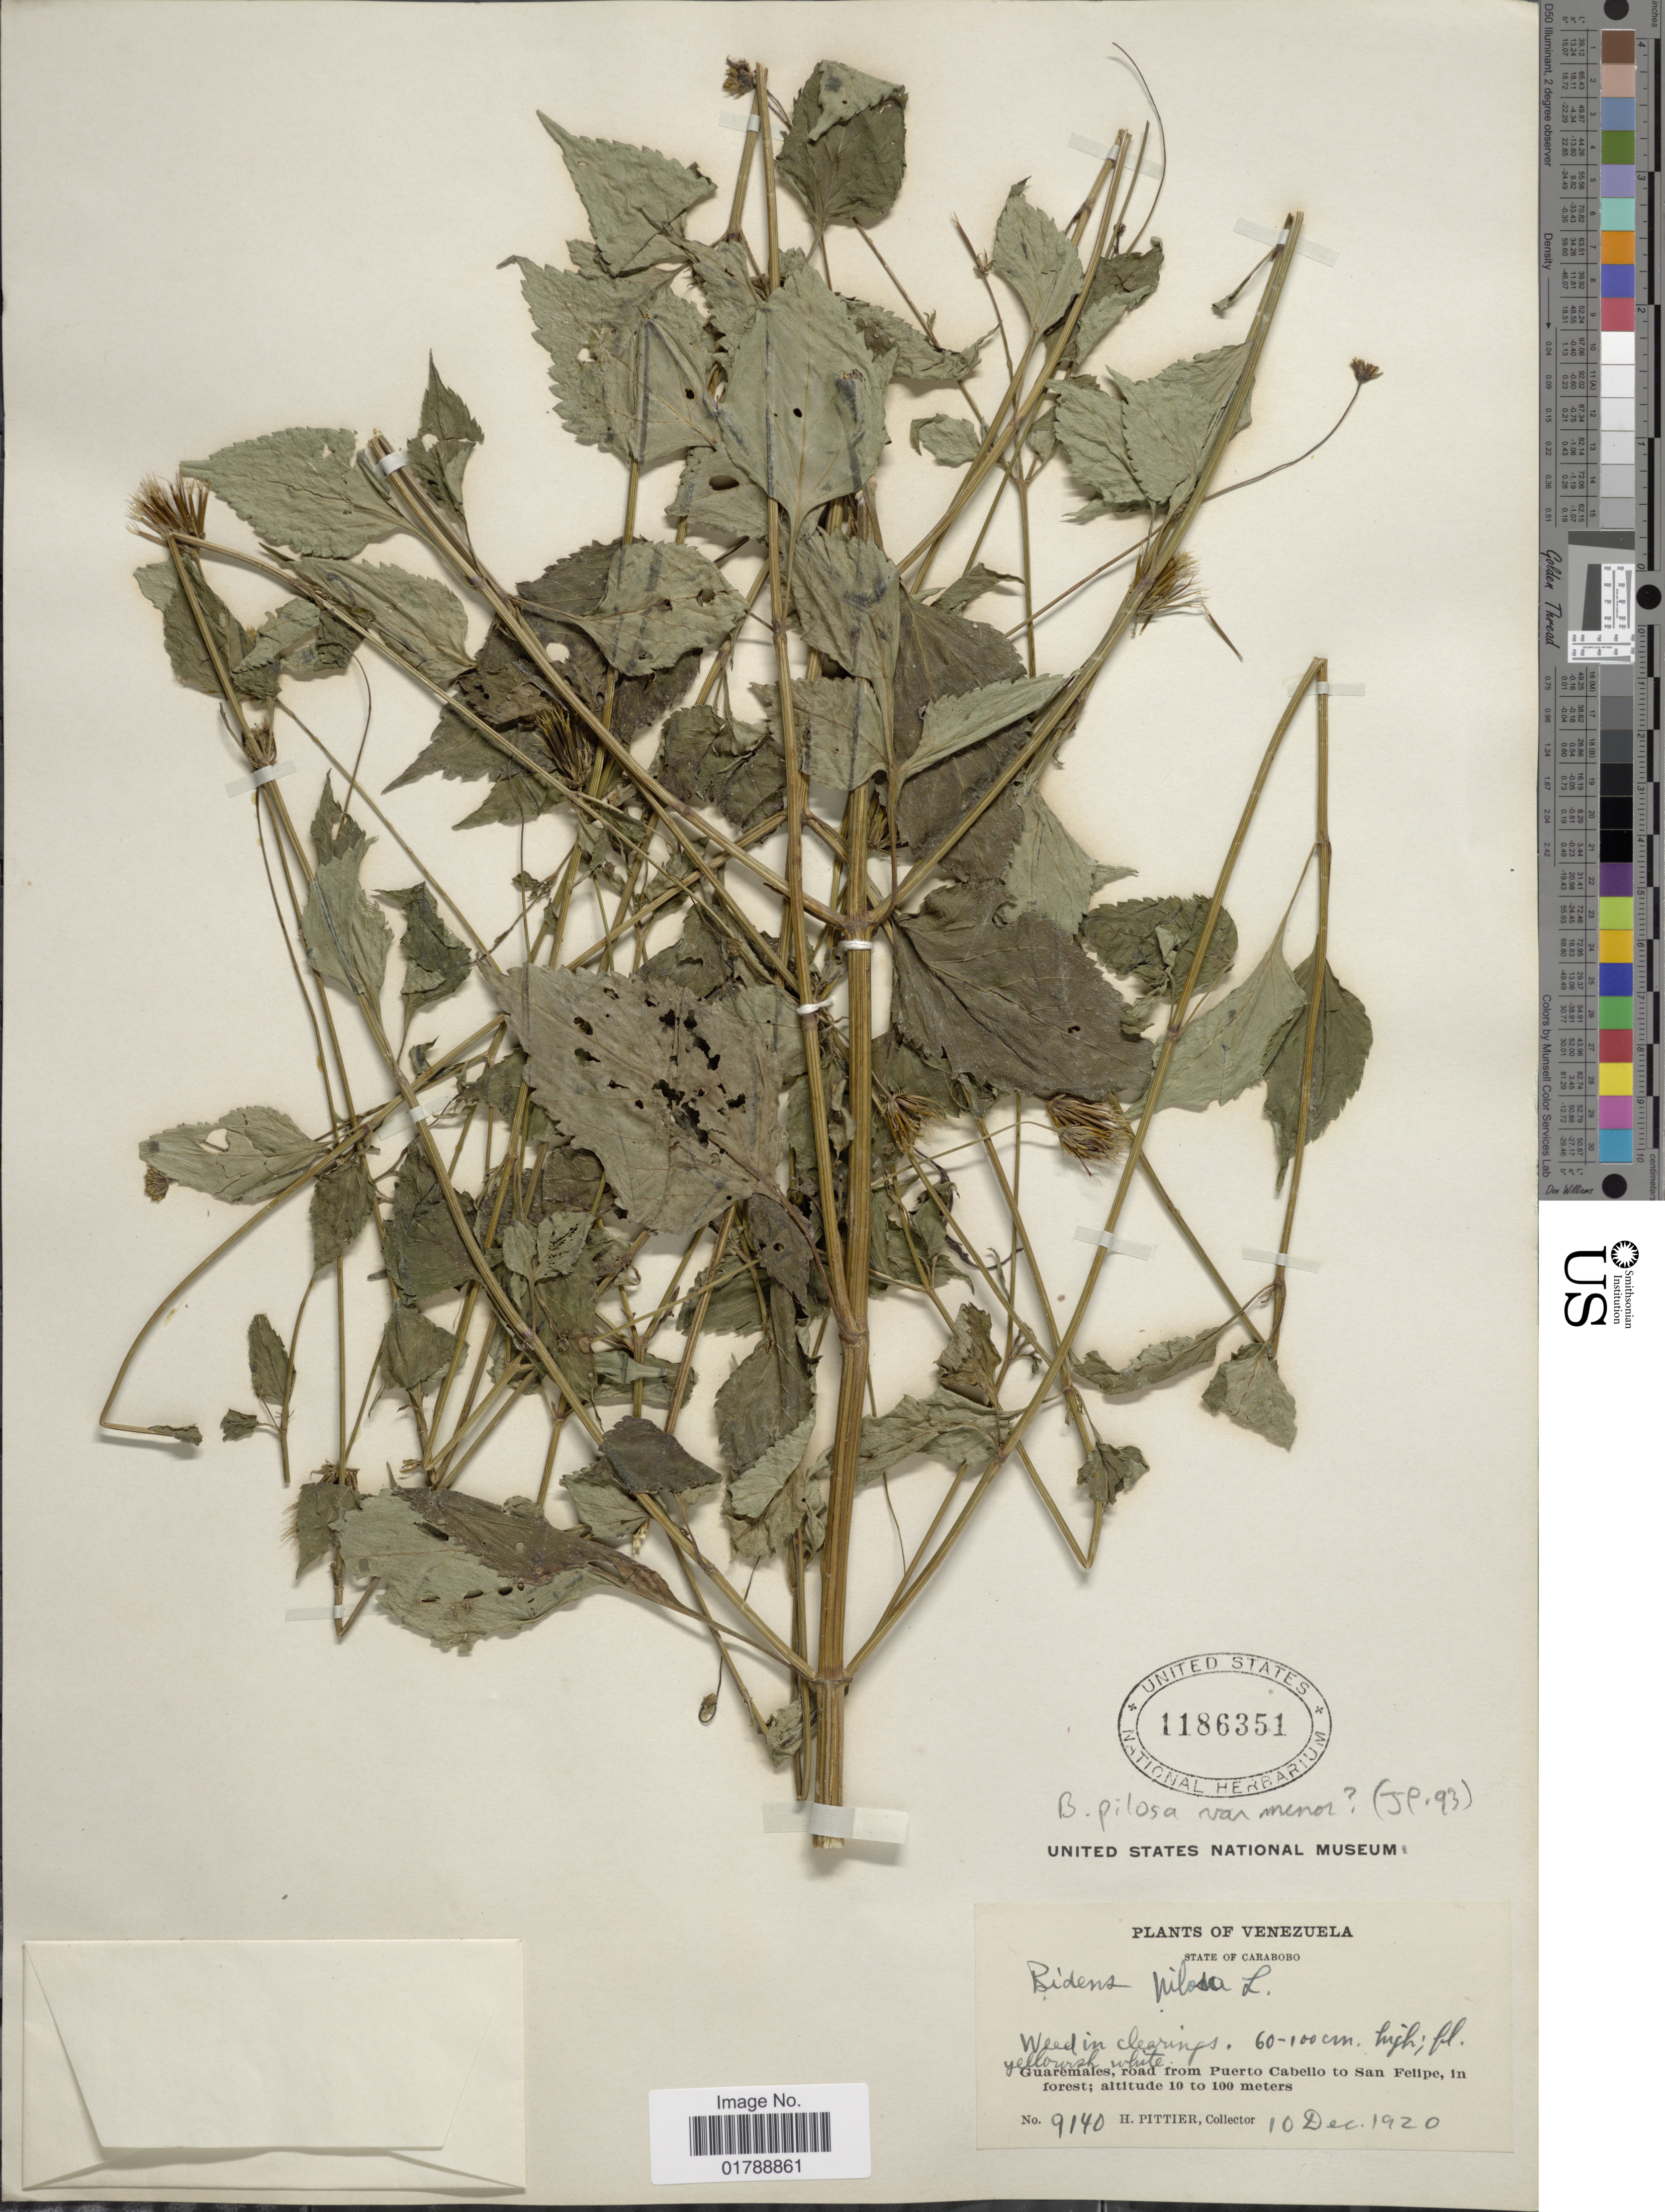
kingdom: Plantae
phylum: Tracheophyta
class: Magnoliopsida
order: Asterales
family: Asteraceae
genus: Bidens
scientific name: Bidens pilosa var. minor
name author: (Blume) Sherff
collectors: H. F. Pittier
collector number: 9140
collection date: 1920-12-10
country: Venezuela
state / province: Carabobo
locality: Guaremales, road from Puerto Cabello to San Felipe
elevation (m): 10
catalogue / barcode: US 1186351